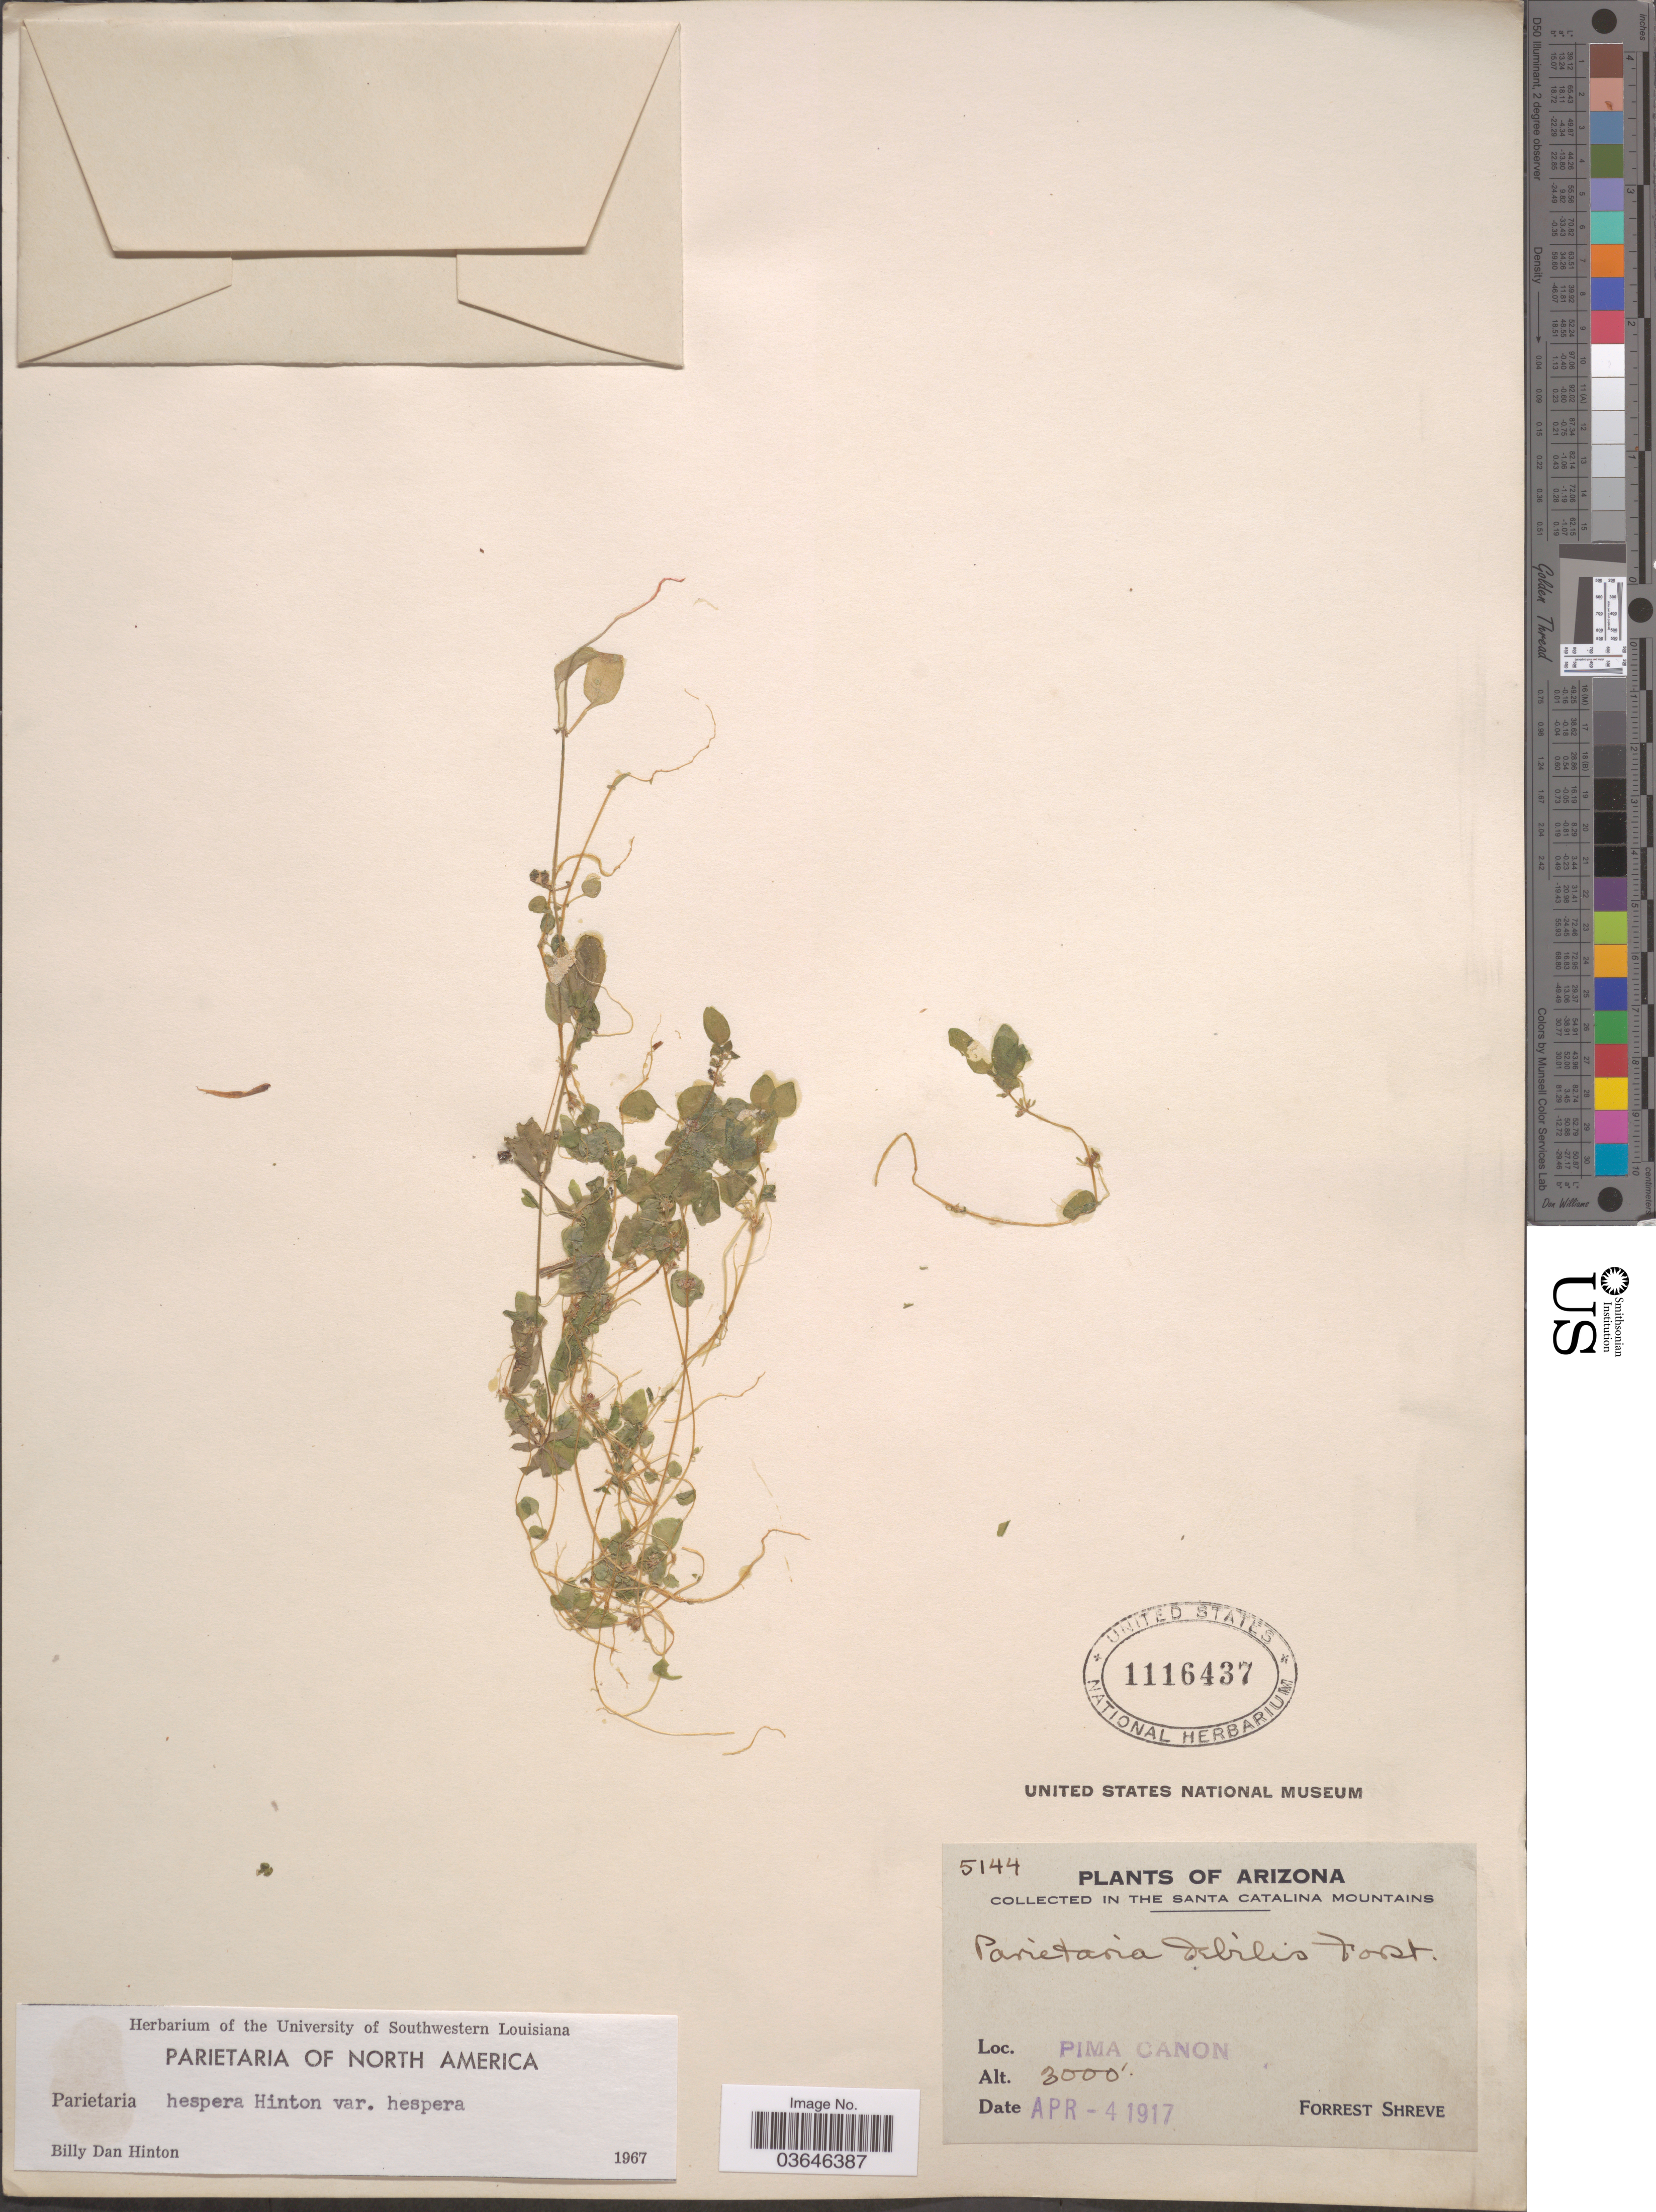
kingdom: Plantae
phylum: Tracheophyta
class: Magnoliopsida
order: Rosales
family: Urticaceae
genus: Parietaria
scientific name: Parietaria hespera var. hespera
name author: Hinton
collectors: F. Shreve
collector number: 5144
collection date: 1917-04-04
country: United States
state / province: Arizona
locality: In the Santa Catalina Mountains. Pima Canon.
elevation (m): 914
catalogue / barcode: US 1116437